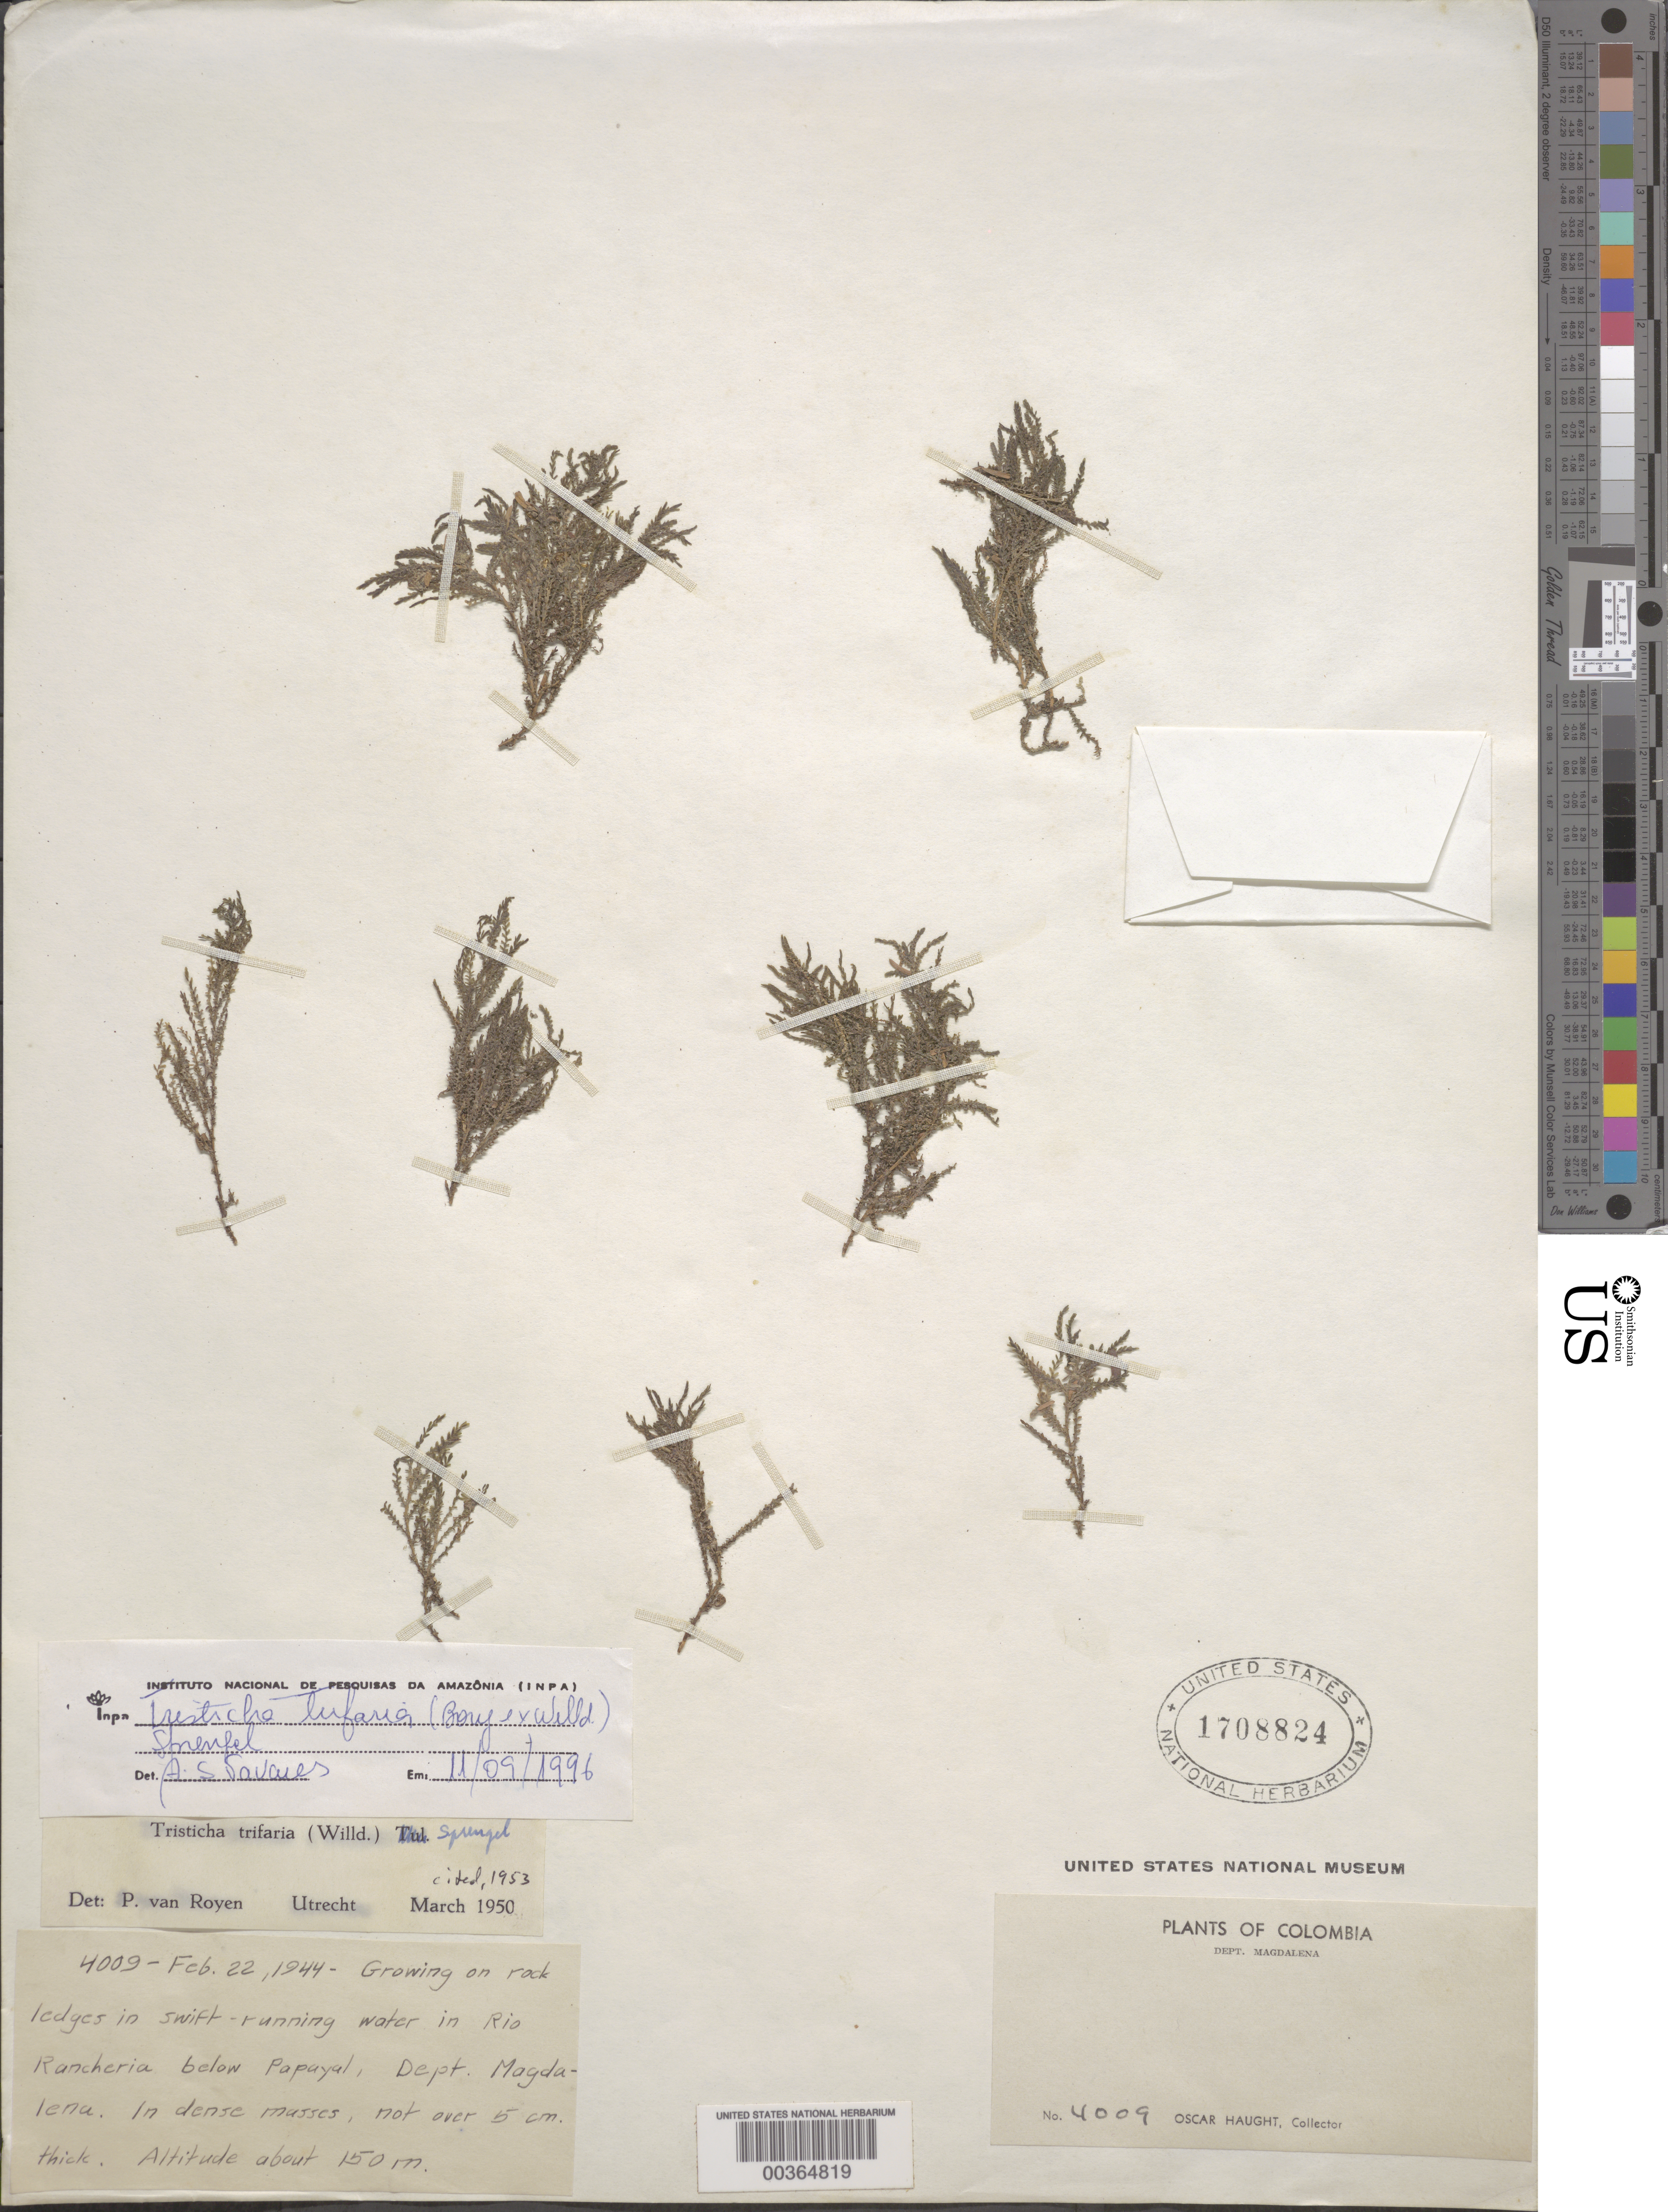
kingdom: Plantae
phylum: Tracheophyta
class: Magnoliopsida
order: Malpighiales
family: Podostemaceae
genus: Tristicha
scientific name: Tristicha trifaria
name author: (Willd.) Spreng.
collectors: O. L. Haught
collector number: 4009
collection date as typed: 22 Feb 1944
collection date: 1944-02-22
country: Colombia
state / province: Magdalena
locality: Rio Rancheria, below Papayal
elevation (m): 150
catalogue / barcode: US 1708824